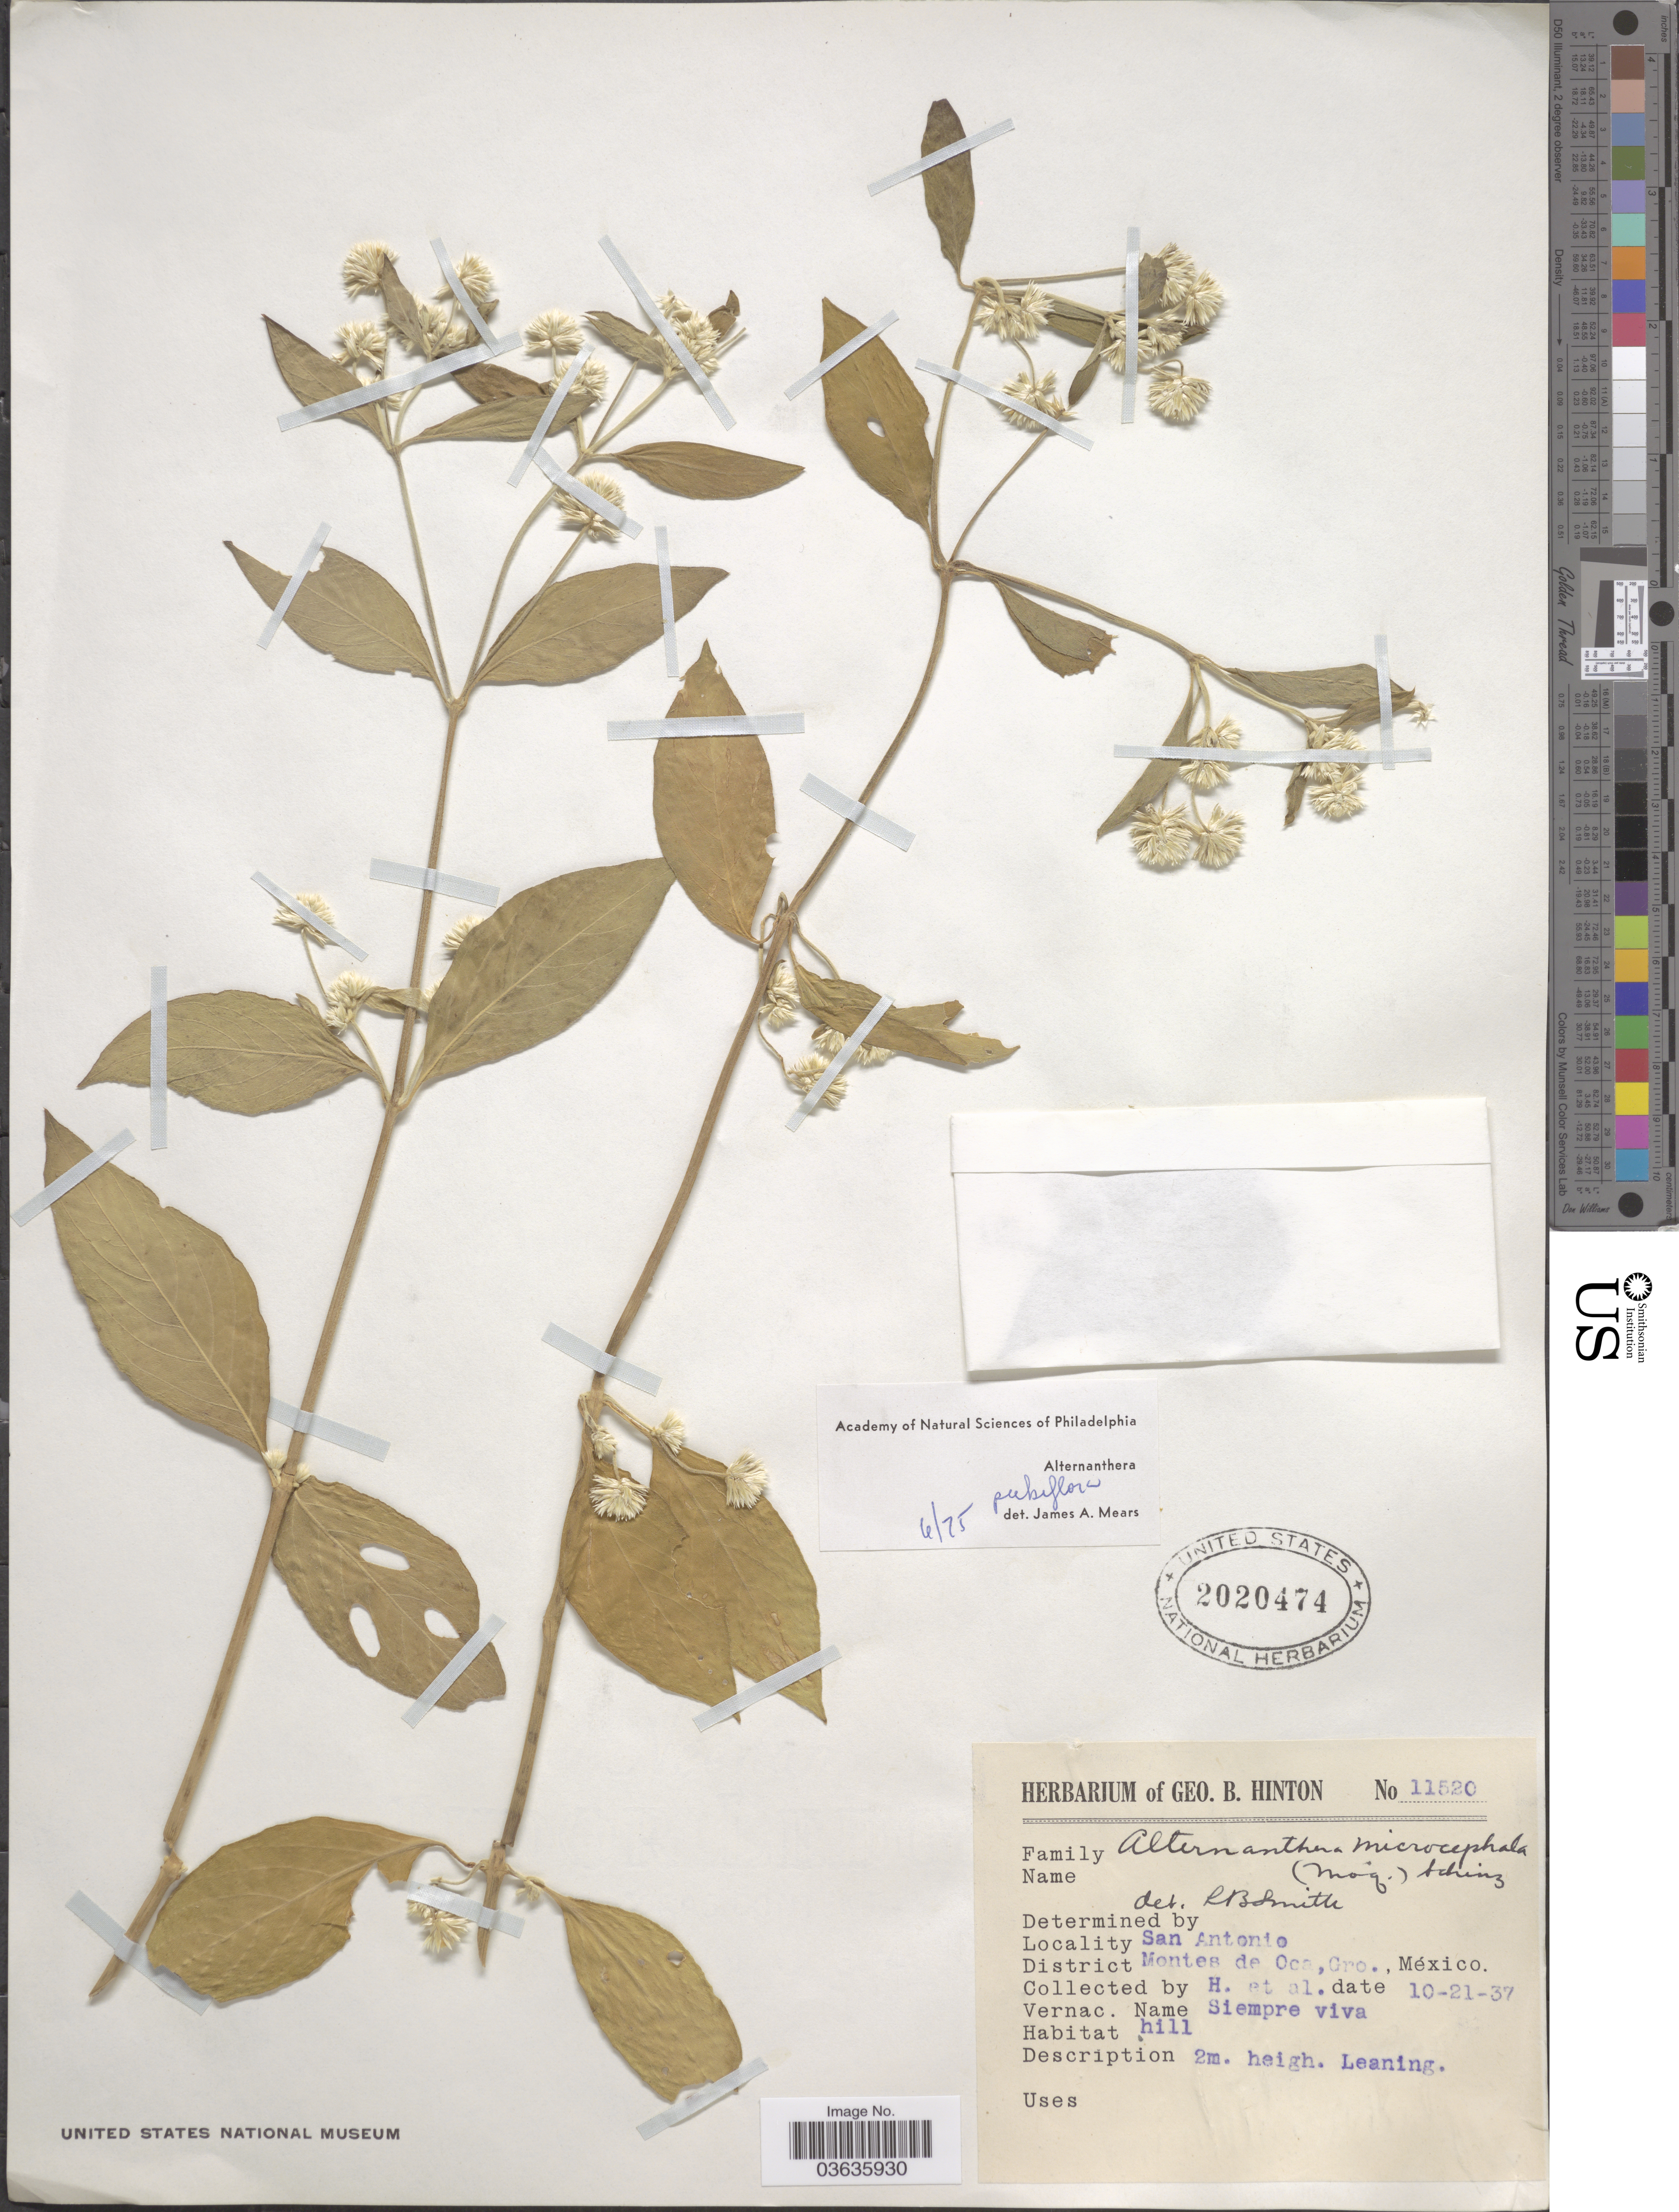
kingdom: Plantae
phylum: Tracheophyta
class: Magnoliopsida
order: Caryophyllales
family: Amaranthaceae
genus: Alternanthera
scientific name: Alternanthera pubiflora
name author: (Benth.) Kuntze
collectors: G. B. Hinton & et al.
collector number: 11520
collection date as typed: Transcribed d/m/y: 21/10/37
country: Mexico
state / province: Guerrero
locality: San Antonio. District Montes de Oca.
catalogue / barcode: US 2020474